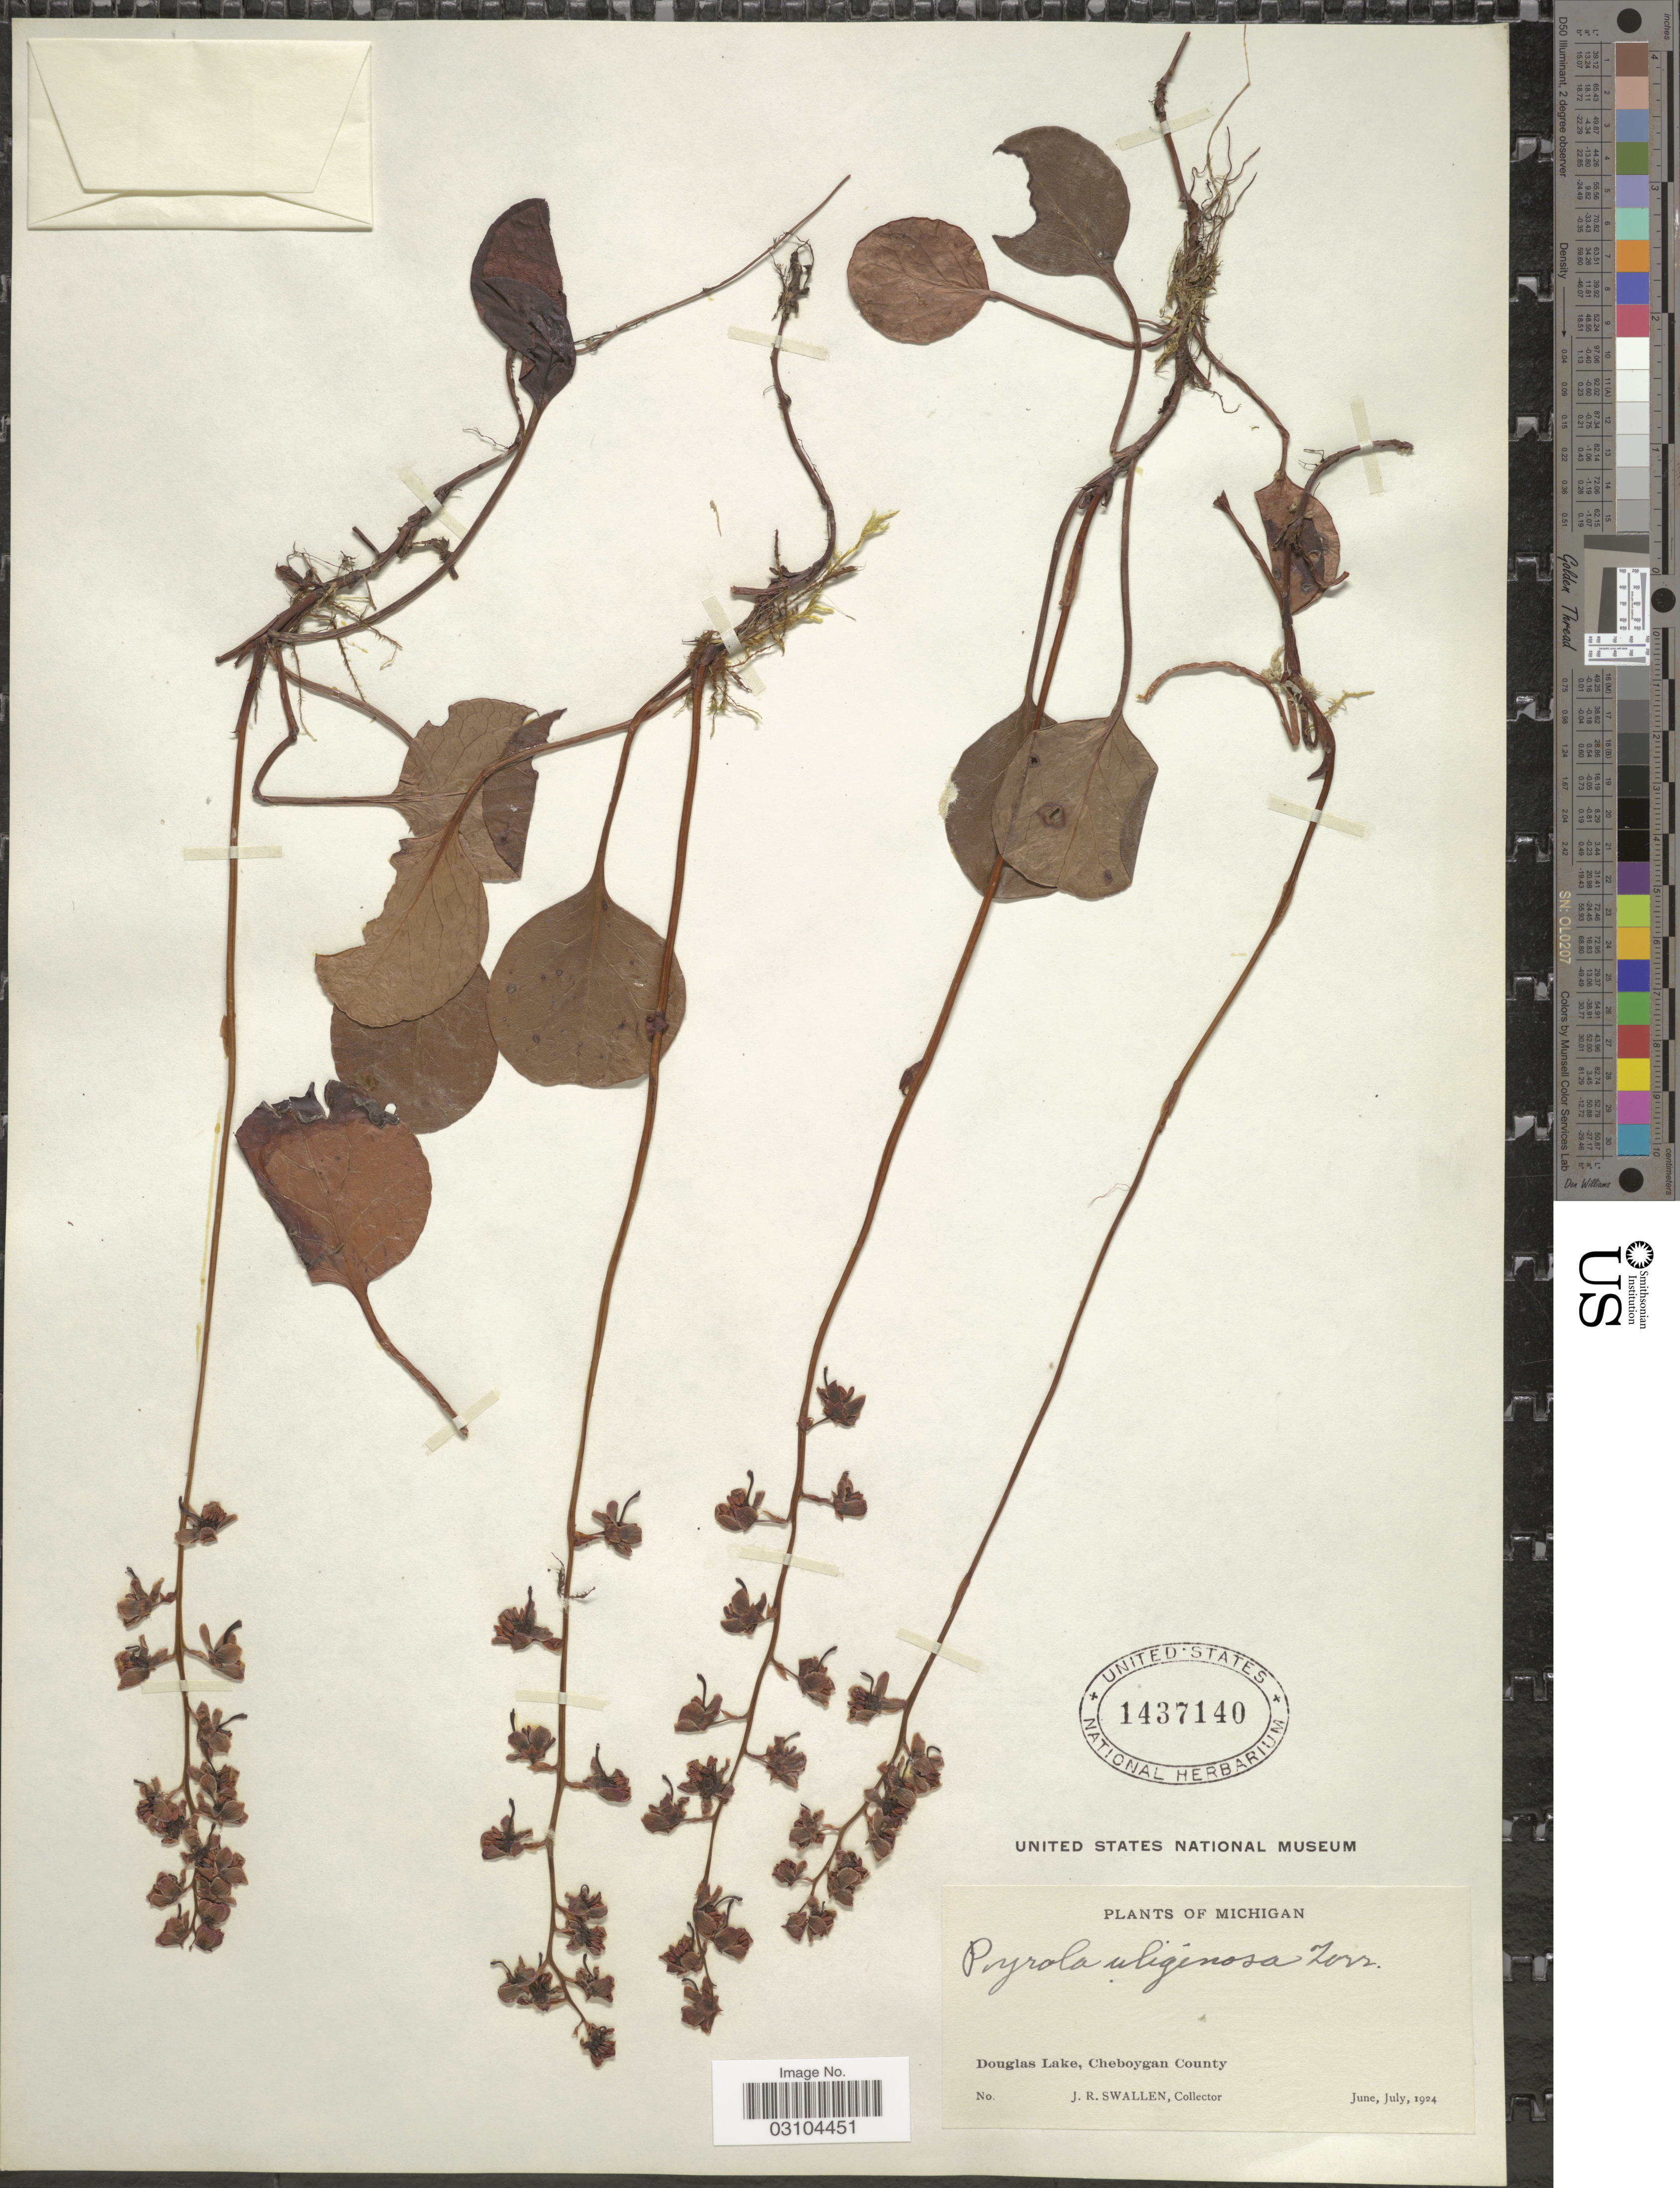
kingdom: Plantae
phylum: Tracheophyta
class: Magnoliopsida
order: Ericales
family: Ericaceae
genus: Pyrola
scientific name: Pyrola uliginosa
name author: Torr. & A. Gray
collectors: J. R. Swallen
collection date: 1924-06/1924-07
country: United States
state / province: Michigan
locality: Douglas Lake, Cheboygan County.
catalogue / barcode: US 1437140